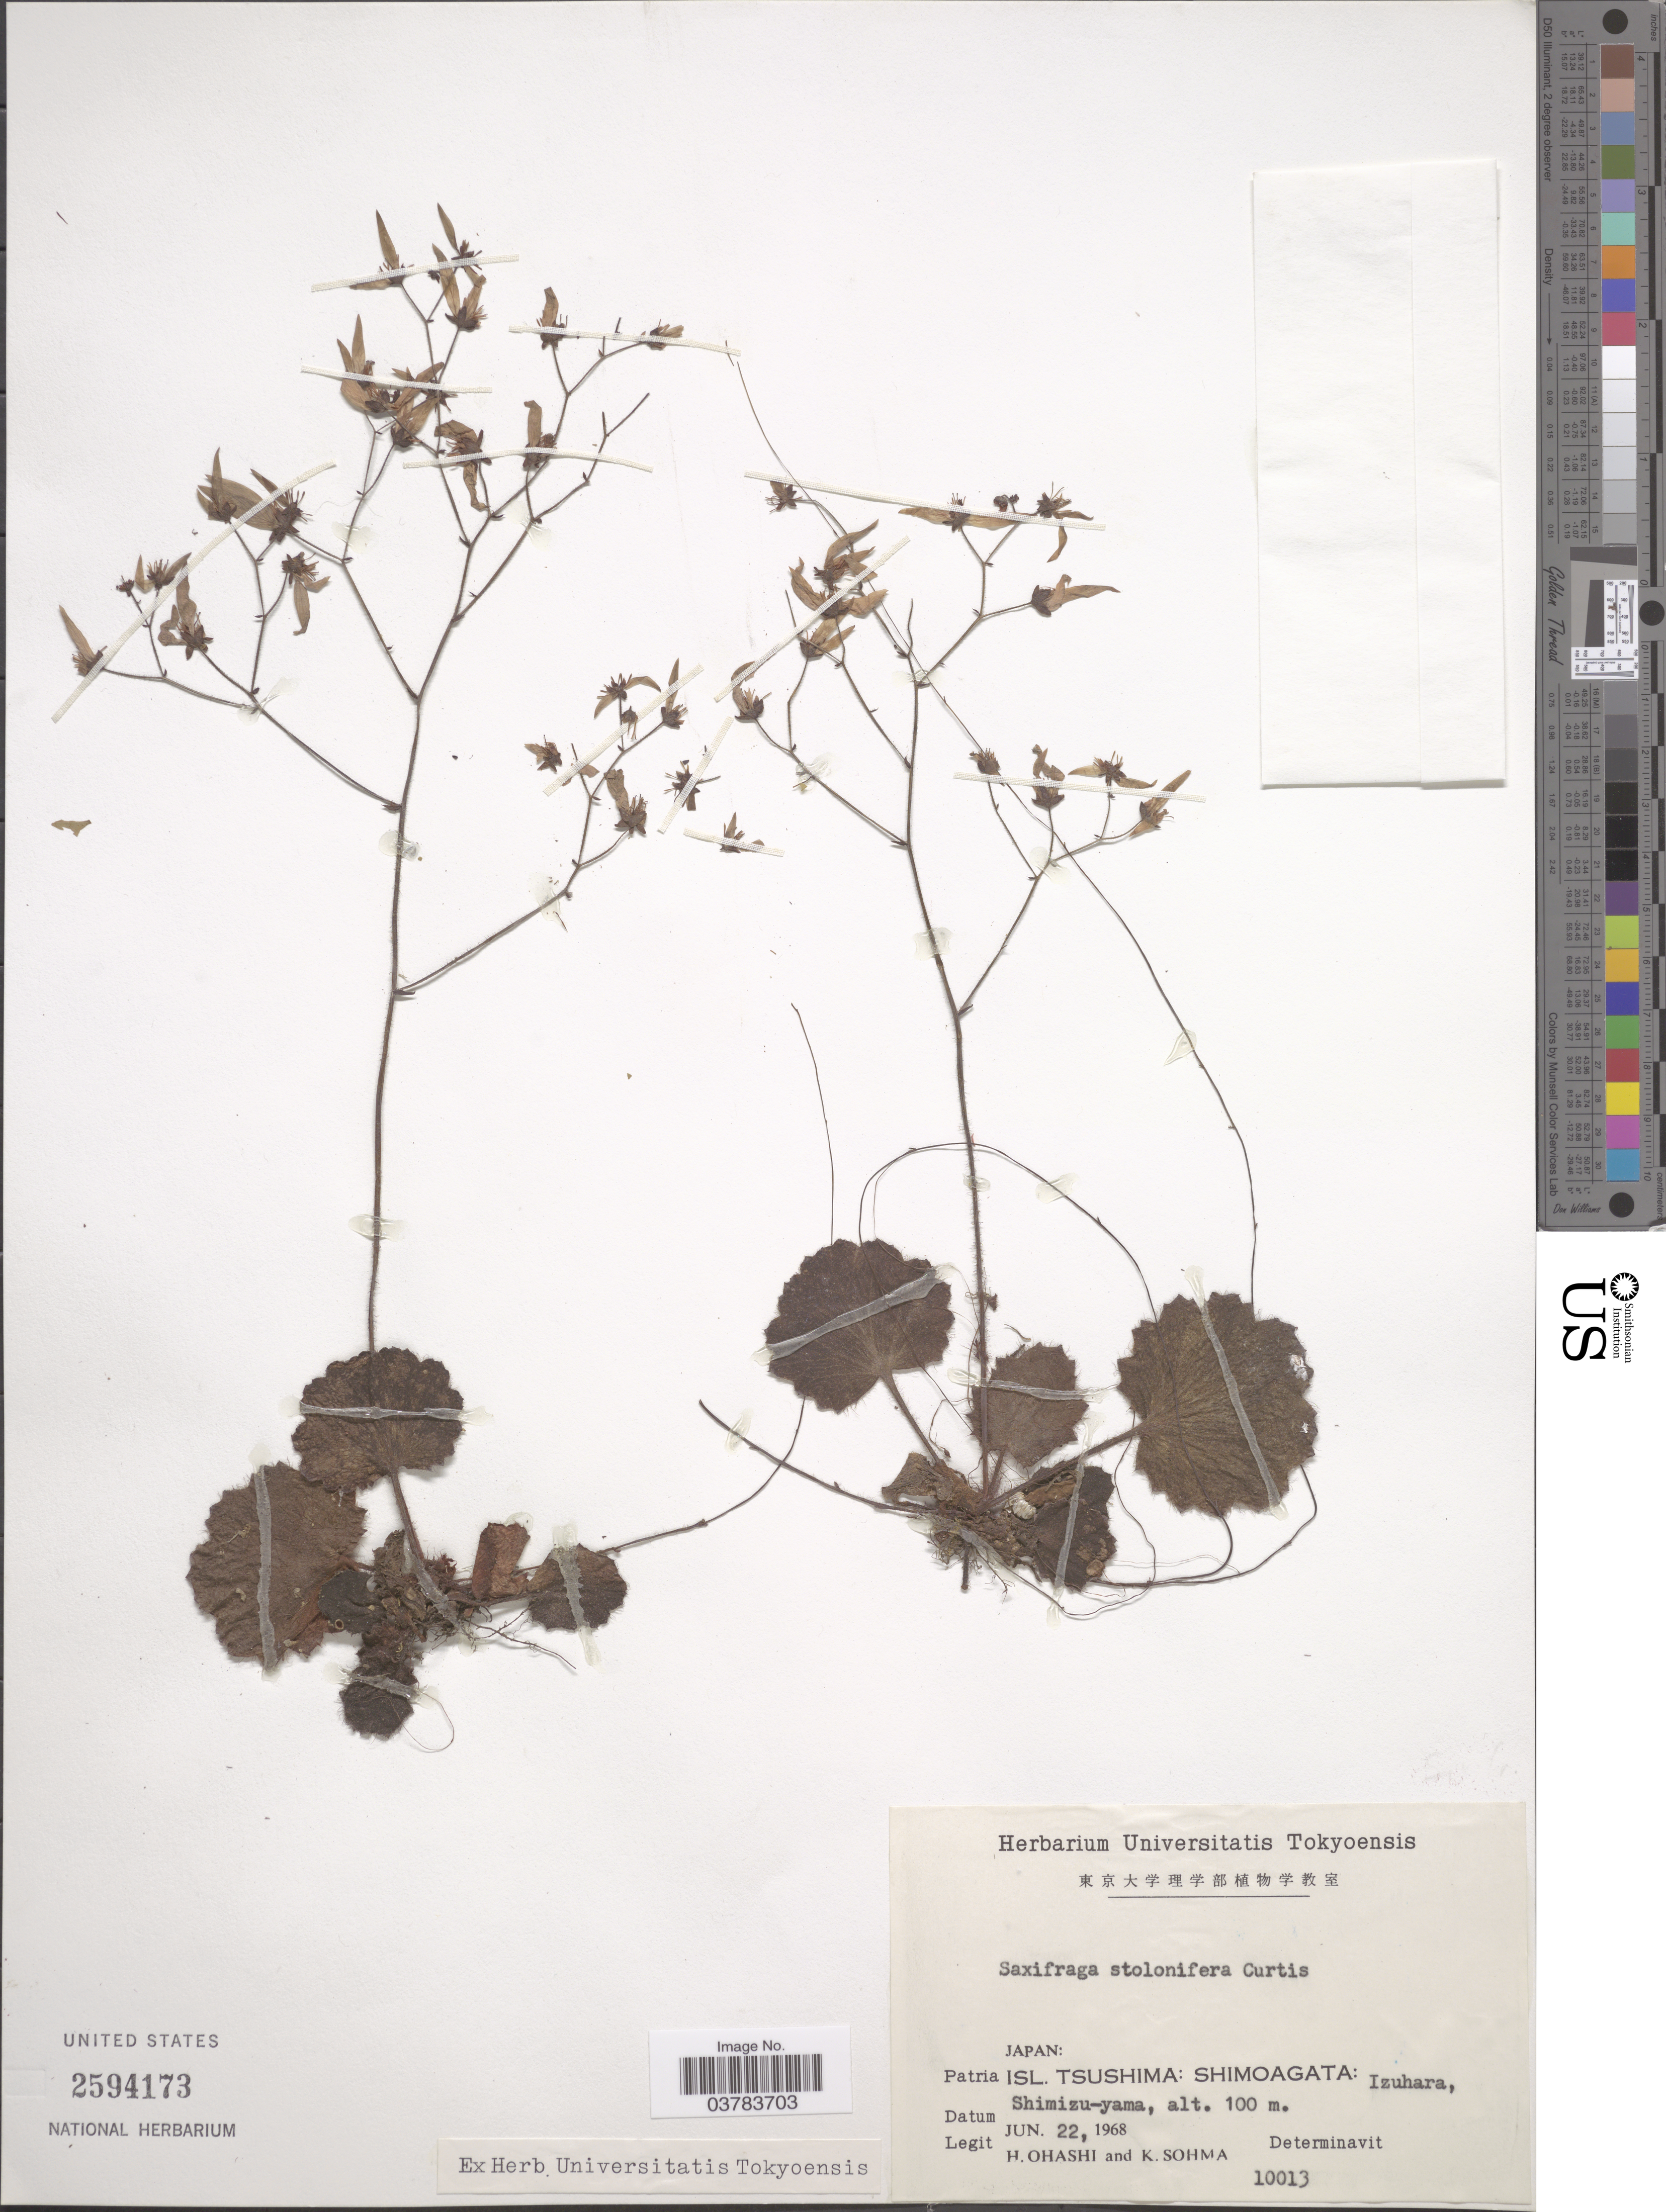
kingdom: Plantae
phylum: Tracheophyta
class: Magnoliopsida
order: Saxifragales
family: Saxifragaceae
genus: Saxifraga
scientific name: Saxifraga stolonifera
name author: Curtis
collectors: H. Ohashi & K. Sohma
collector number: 10013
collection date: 1968-06-22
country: Japan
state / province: Tokyo, Federal City of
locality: Patria Isl. Tsushima: Shimoagata: Izuhara, Shimizu-yama.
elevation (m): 100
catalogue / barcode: US 2594173